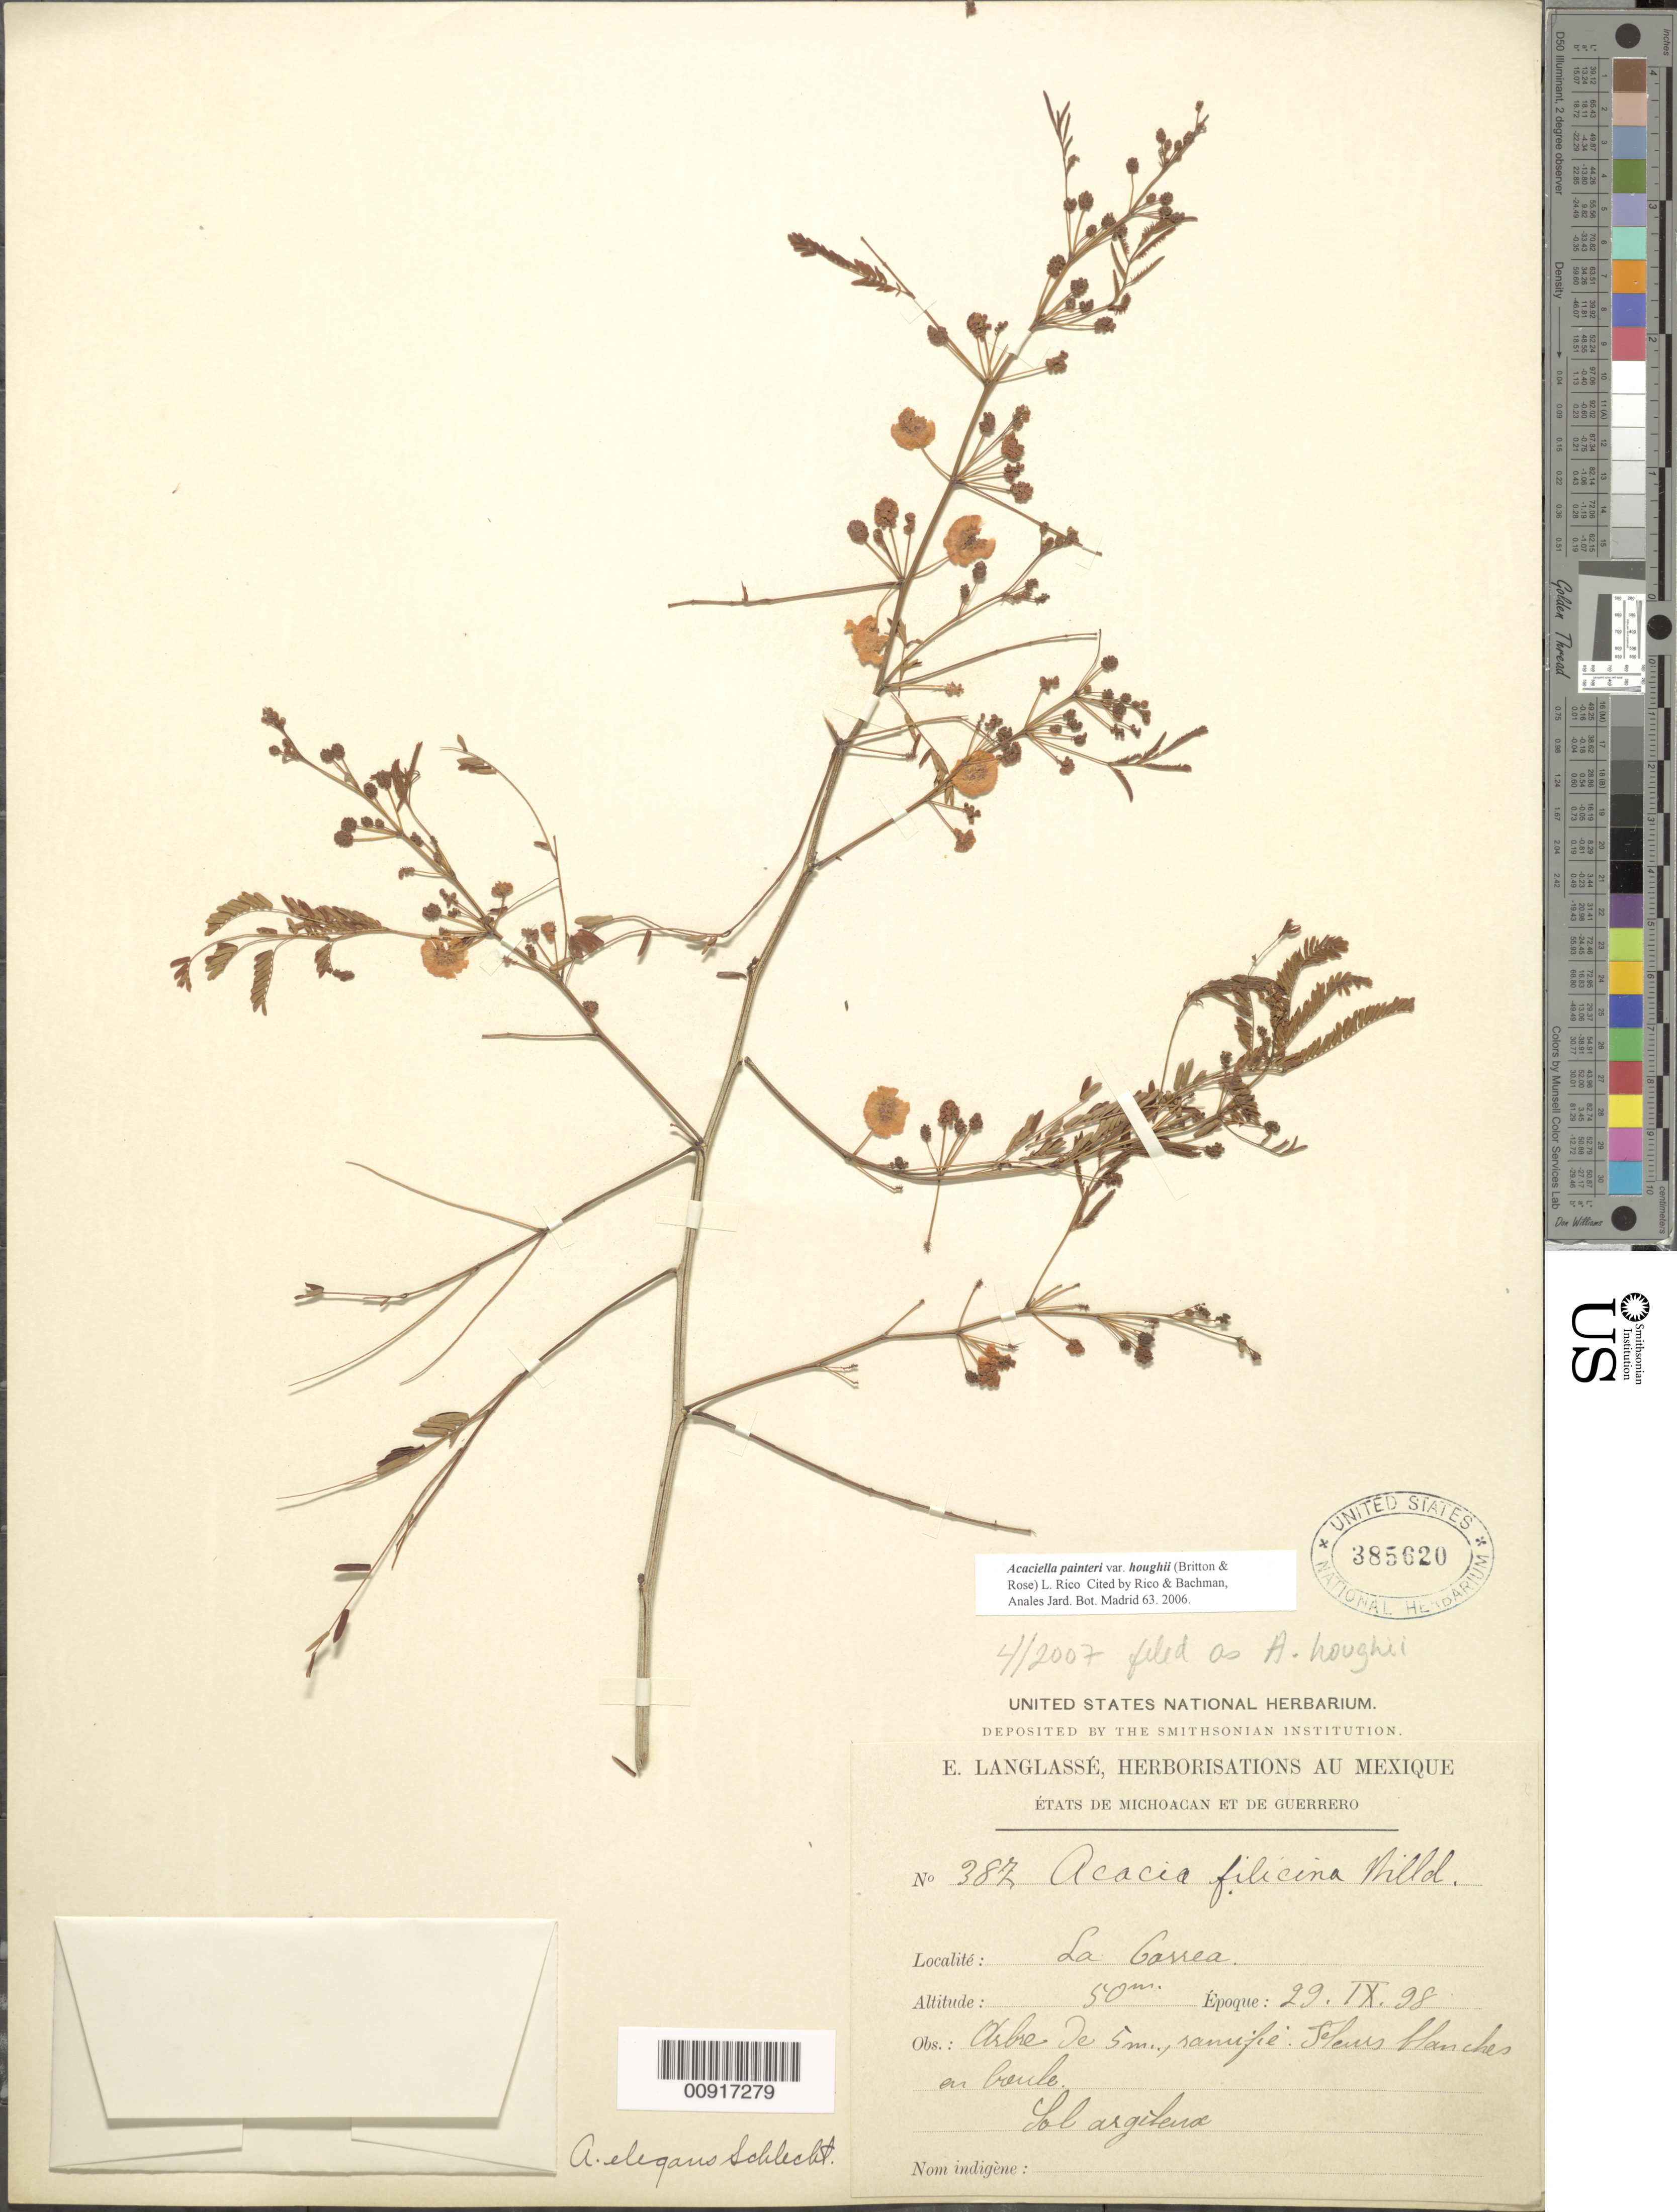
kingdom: Plantae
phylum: Tracheophyta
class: Magnoliopsida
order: Fabales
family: Fabaceae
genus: Acaciella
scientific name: Acaciella painteri var. houghii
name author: (Britton & Rose) L. Rico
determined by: Rico, L.; Bachman, --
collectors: E. Langlassé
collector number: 382 or 387 (illegible)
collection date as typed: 29 Sep 1898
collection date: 1898-09-29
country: Mexico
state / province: Guerrero / Michoacán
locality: La Correa. États de Michoacán et de Guerrero.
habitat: Sol argileux.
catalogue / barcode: US 385620